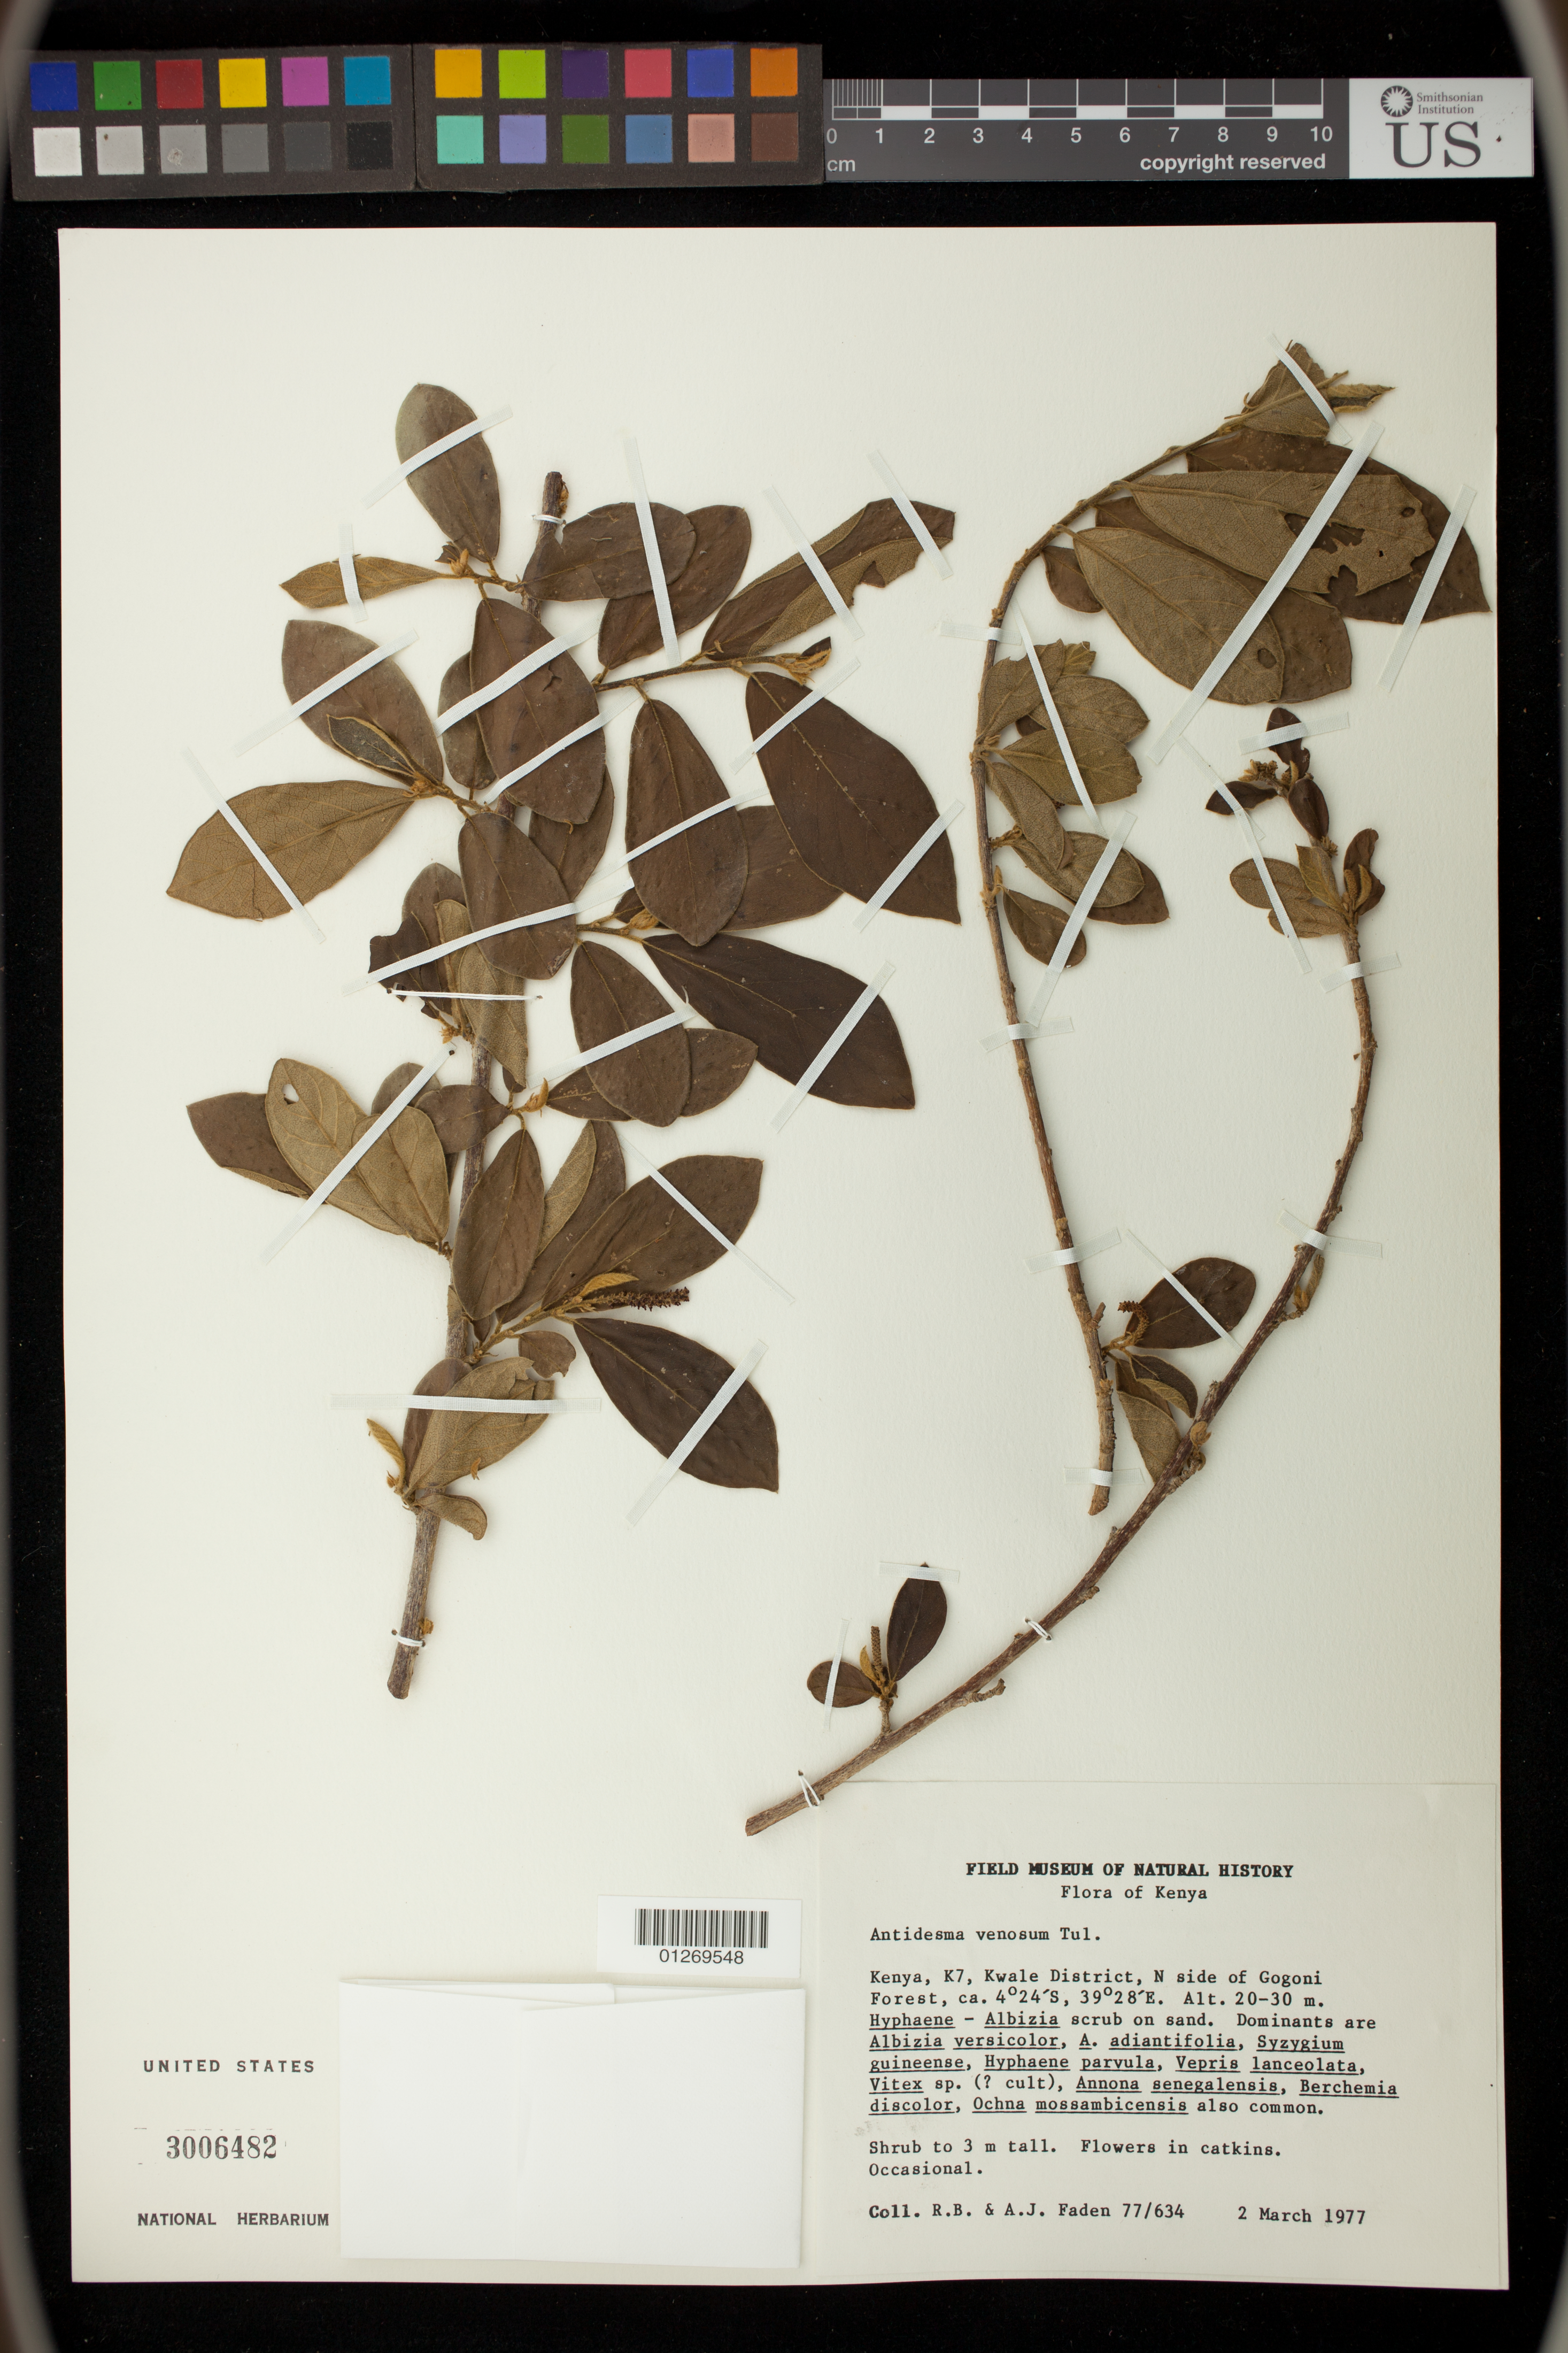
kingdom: Plantae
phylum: Tracheophyta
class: Magnoliopsida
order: Malpighiales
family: Phyllanthaceae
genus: Antidesma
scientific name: Antidesma venosum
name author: E. Mey. ex Tul.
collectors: R. B. Faden & A. J. Faden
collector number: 77-634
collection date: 1977-03-02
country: Kenya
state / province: Kwale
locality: N side of Gogoni Forest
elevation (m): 20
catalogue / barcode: US 3006482